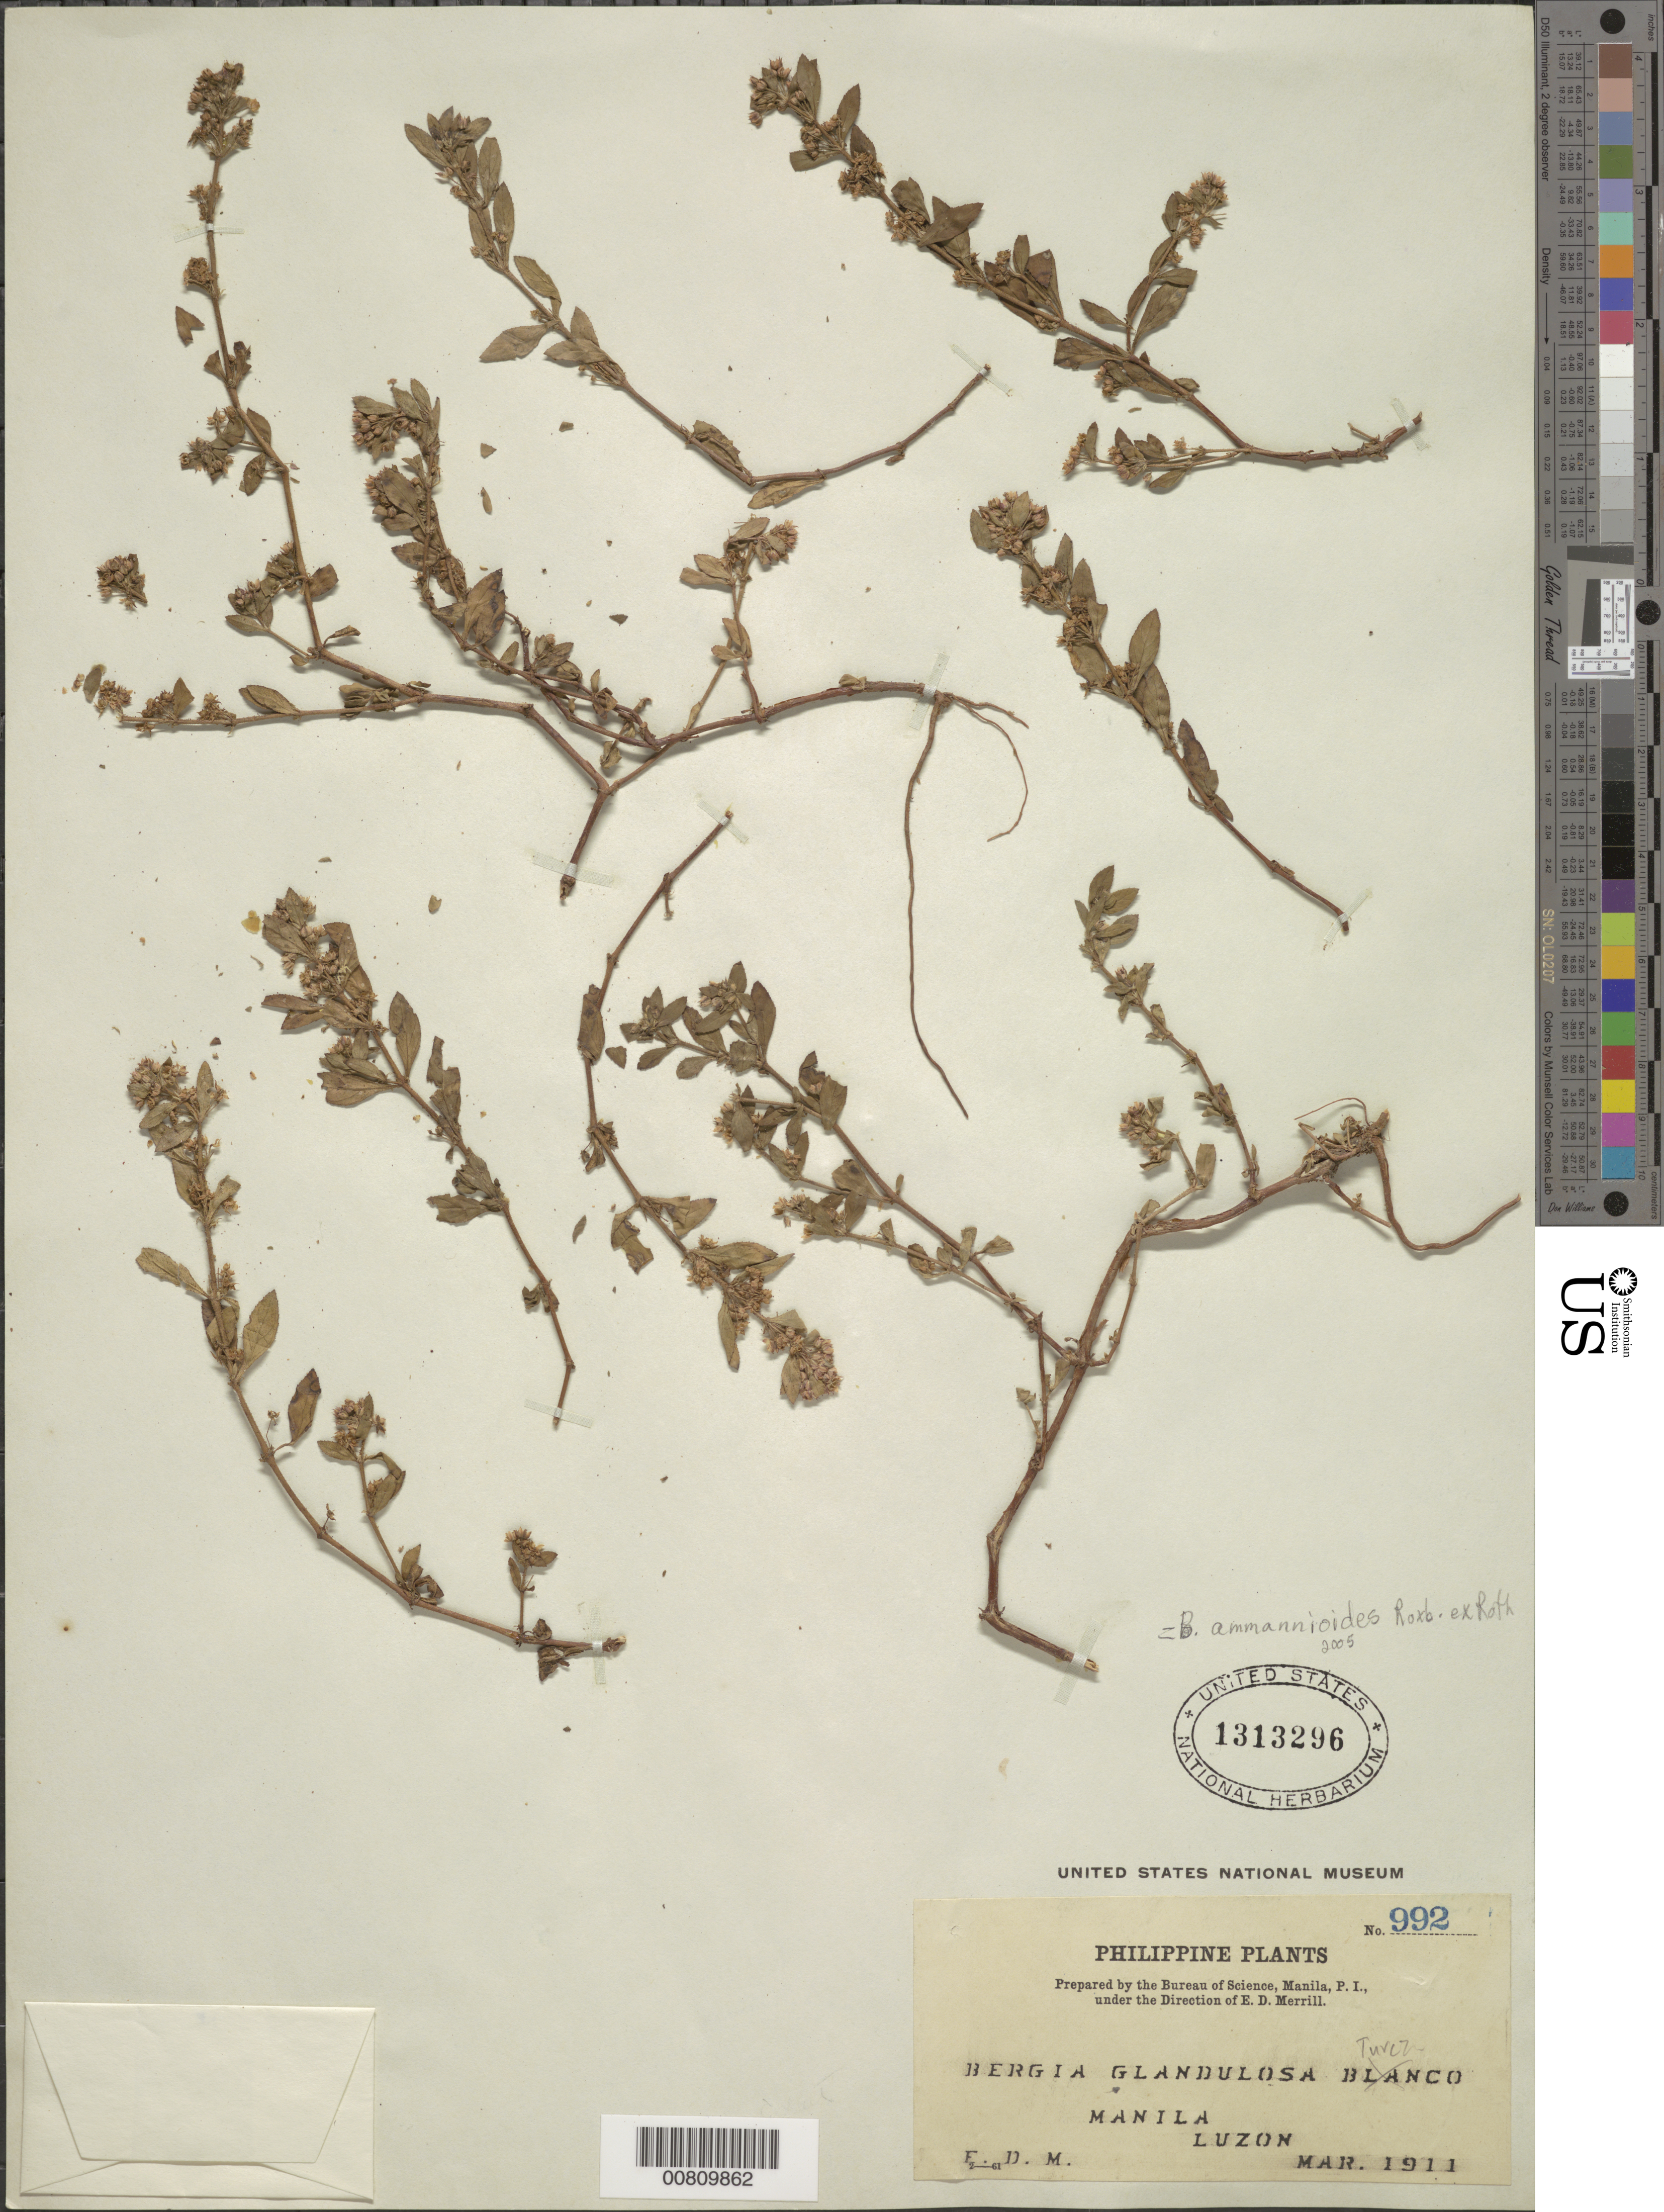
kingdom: Plantae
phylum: Tracheophyta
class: Magnoliopsida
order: Malpighiales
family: Elatinaceae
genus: Bergia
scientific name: Bergia ammannioides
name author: Roxb.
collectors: E. D. Merrill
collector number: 992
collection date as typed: Mar 1911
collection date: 1911-03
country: Philippines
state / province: National Capital Region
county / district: Manila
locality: Manila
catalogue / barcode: US 1313296